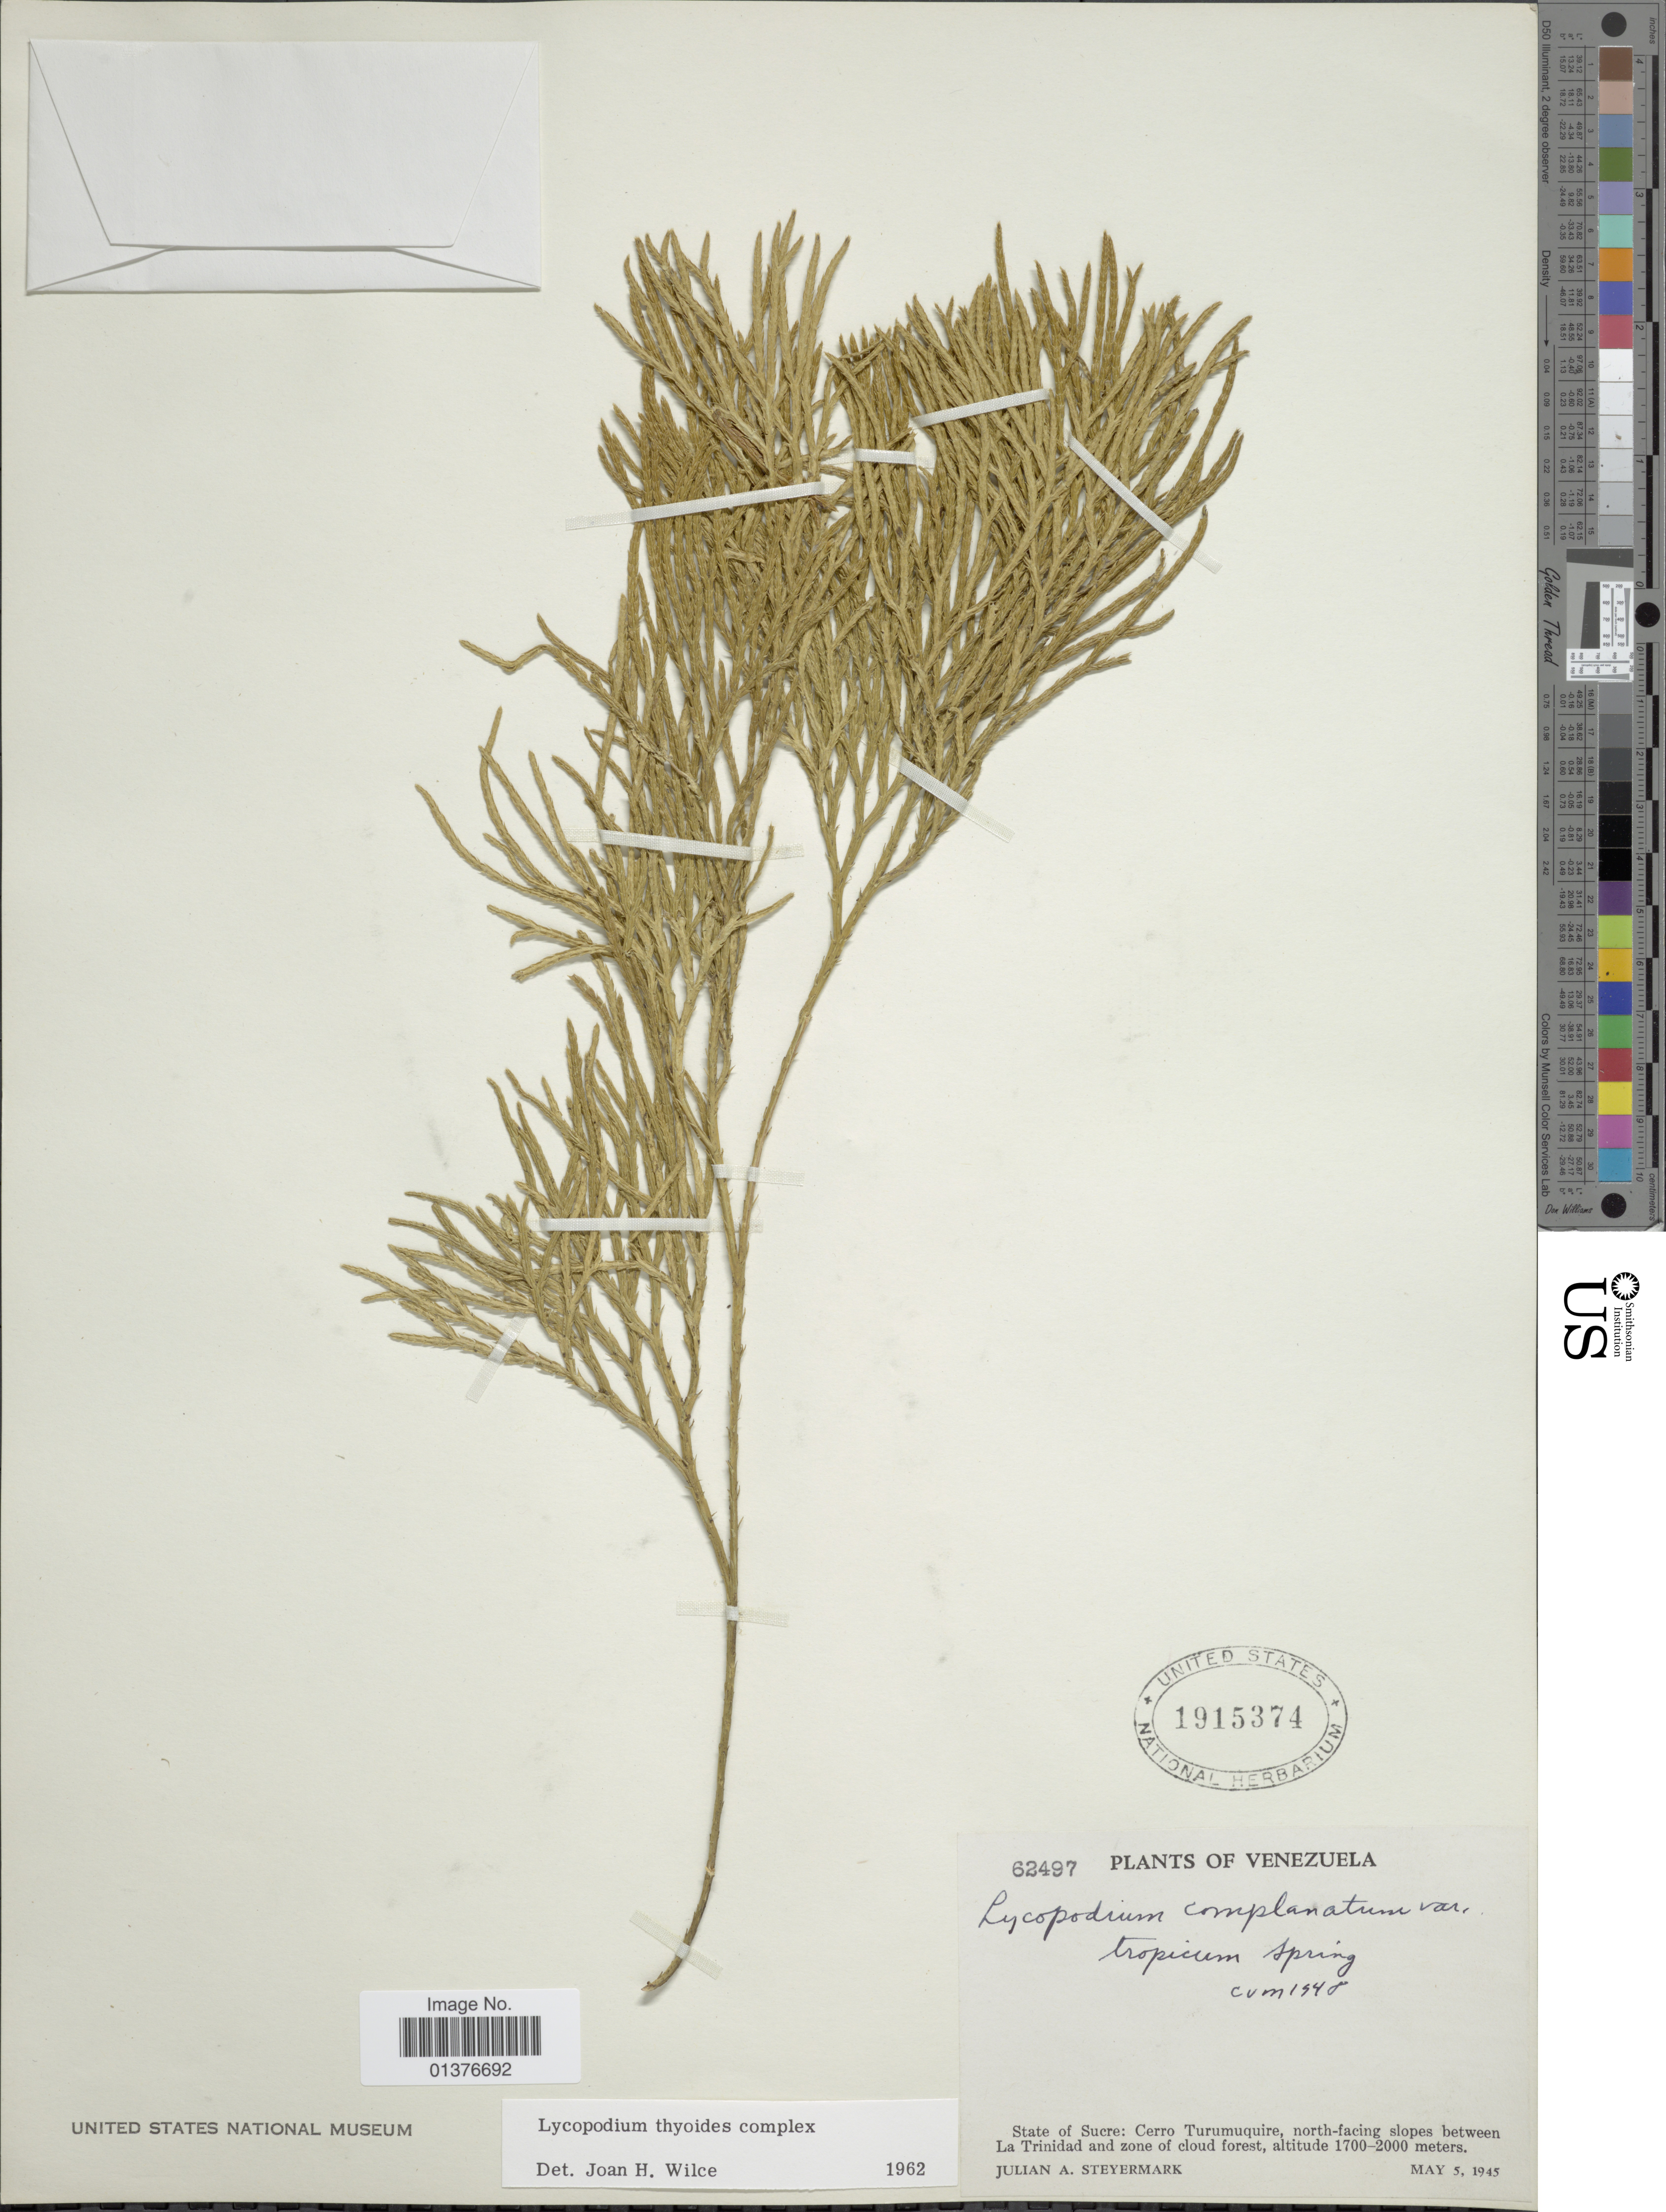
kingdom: Plantae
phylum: Tracheophyta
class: Lycopodiopsida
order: Lycopodiales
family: Lycopodiaceae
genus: Diphasiastrum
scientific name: Diphasiastrum thyoides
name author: (Humb. & Bonpl. ex Willd.) Holub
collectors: J. Steyermark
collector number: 62497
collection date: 1945-05-05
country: Venezuela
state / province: Sucre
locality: Cerro Turumuquire, north-facing slopes between La Trinidad and zone of cloud forest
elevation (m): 1700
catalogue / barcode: US 1915374